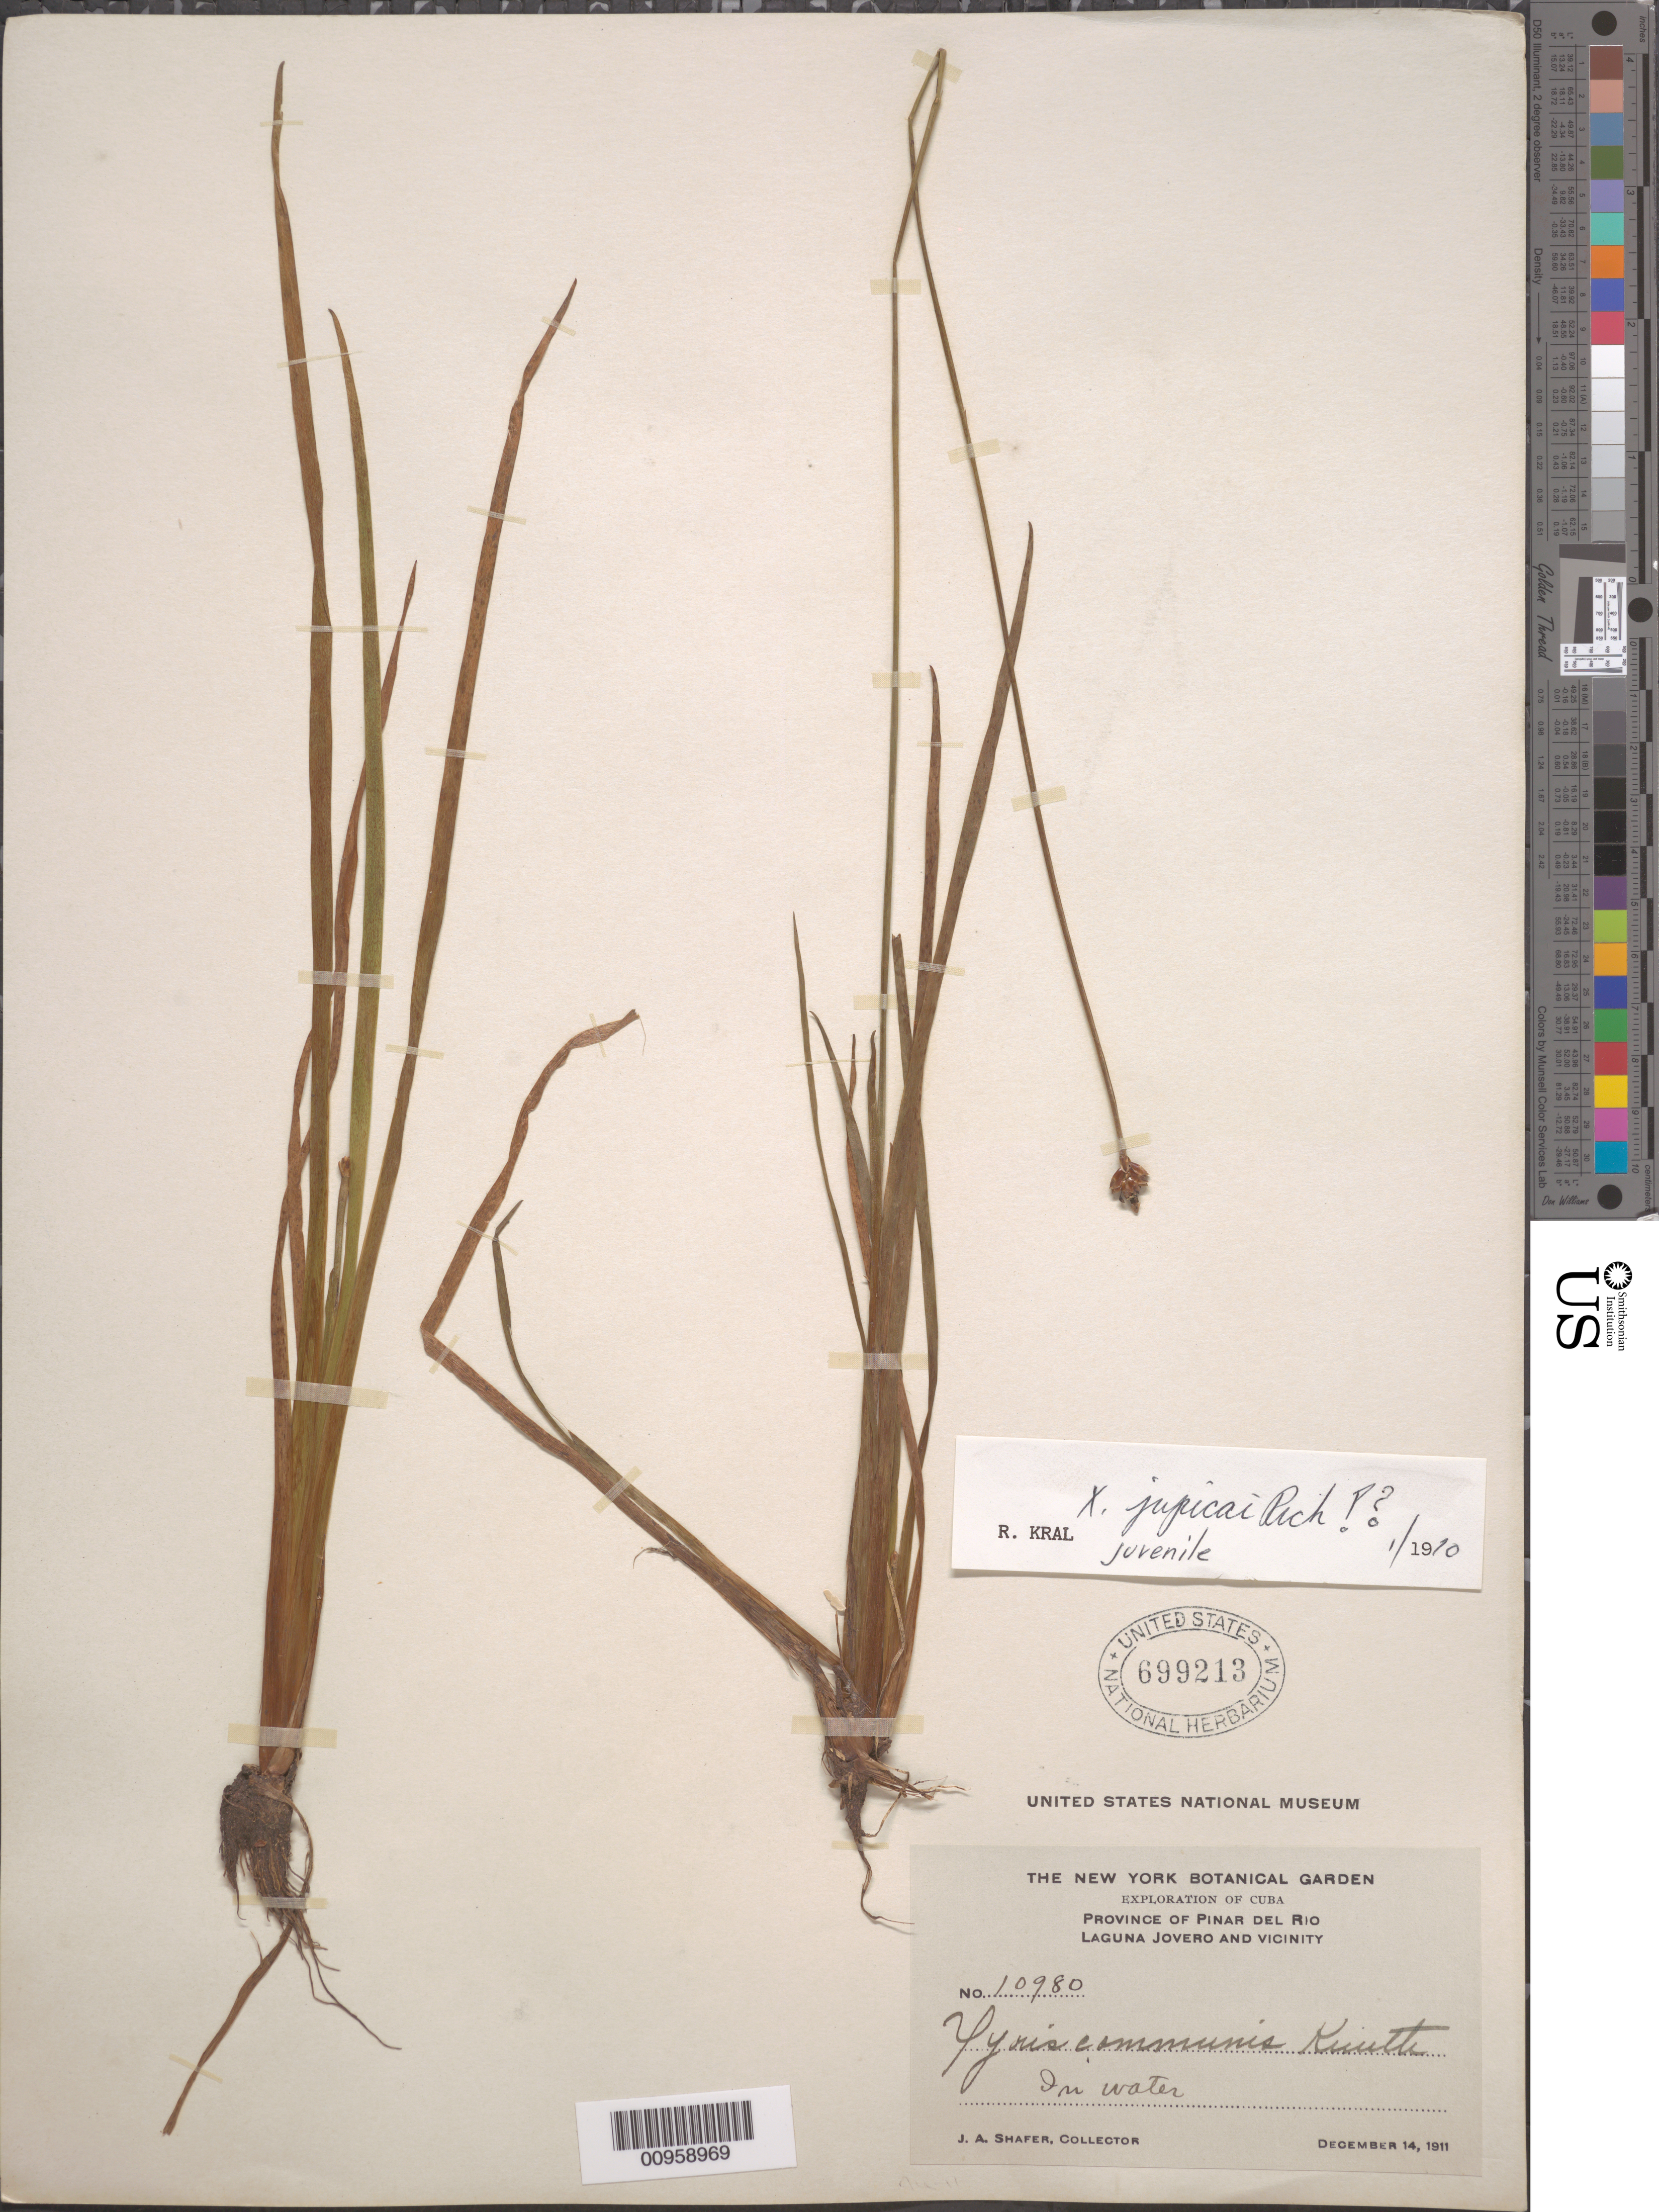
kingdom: Plantae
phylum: Tracheophyta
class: Liliopsida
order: Poales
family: Xyridaceae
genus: Xyris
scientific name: Xyris jupicai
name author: Rich.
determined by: Kral, Robert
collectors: J. A. Shafer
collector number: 10980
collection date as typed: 14 Dec 1911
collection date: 1911-12-14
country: Cuba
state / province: Pinar del Rio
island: Cuba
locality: Laguna Jovero and vicinity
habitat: In water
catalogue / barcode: US 699213